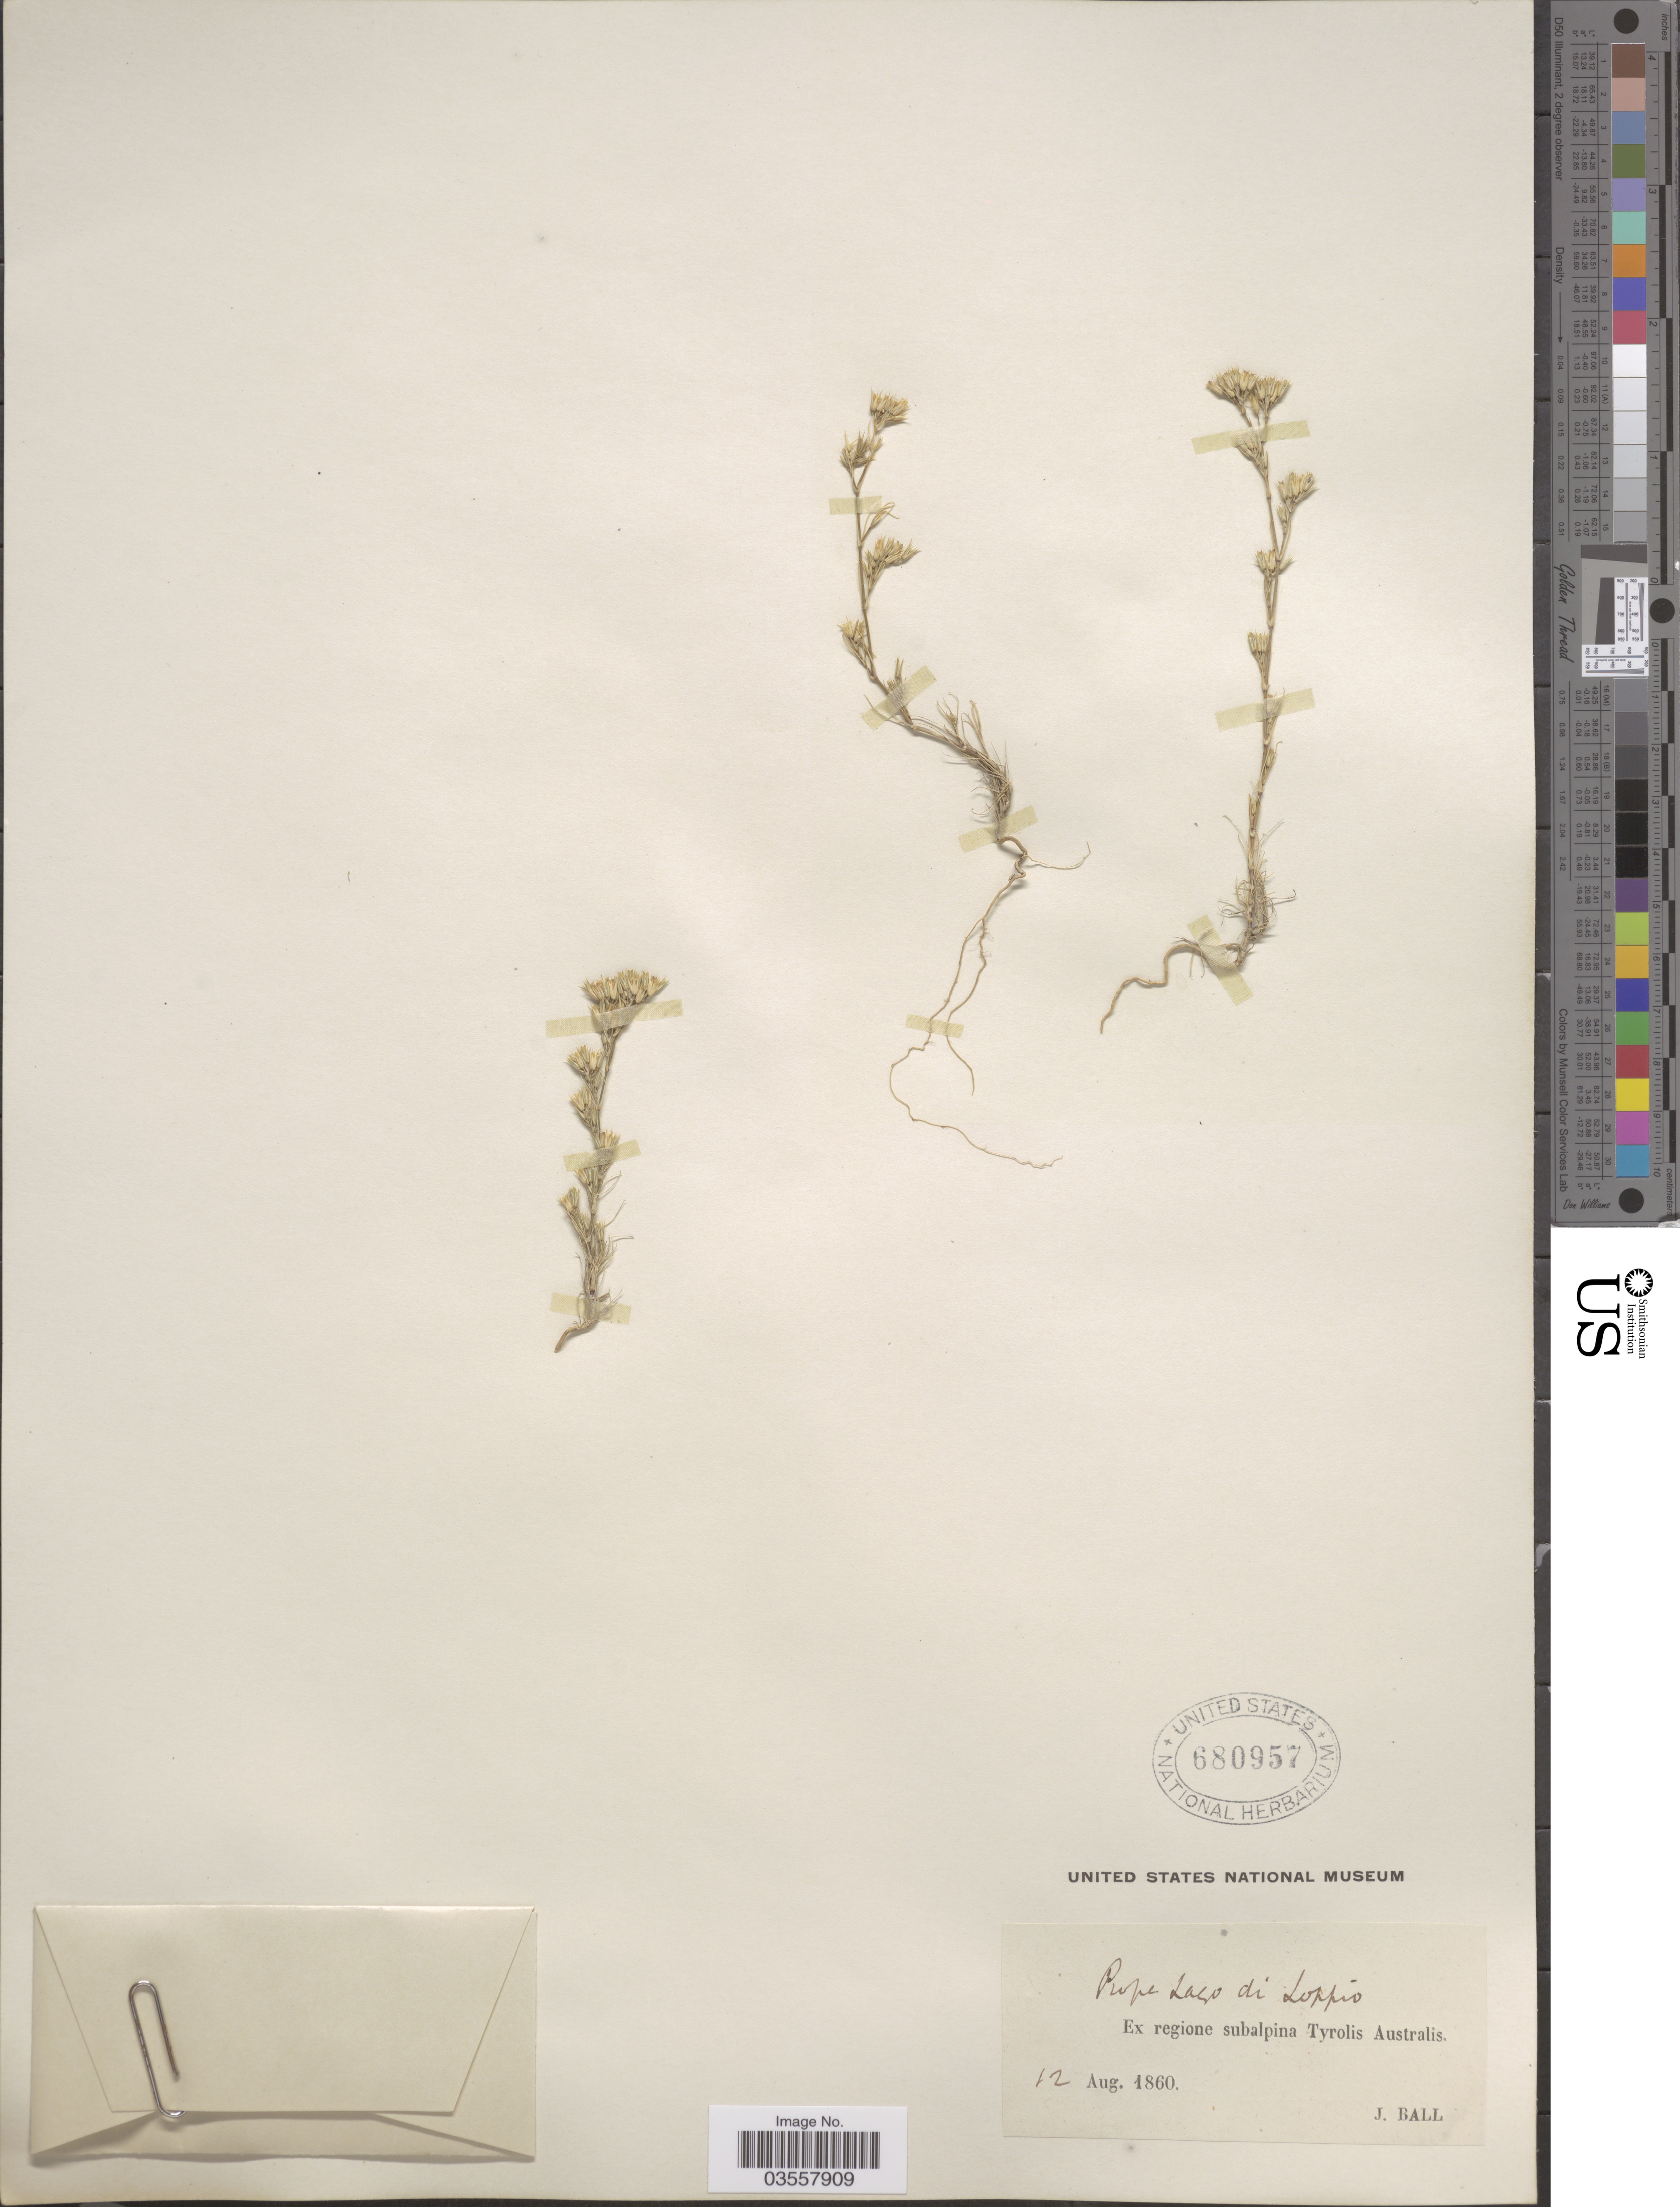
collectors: J. Ball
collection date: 1860-08-12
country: Italy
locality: Prope Lago di Loppio. Ex regione subalpina Tyrolis Australis.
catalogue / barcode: US 680957